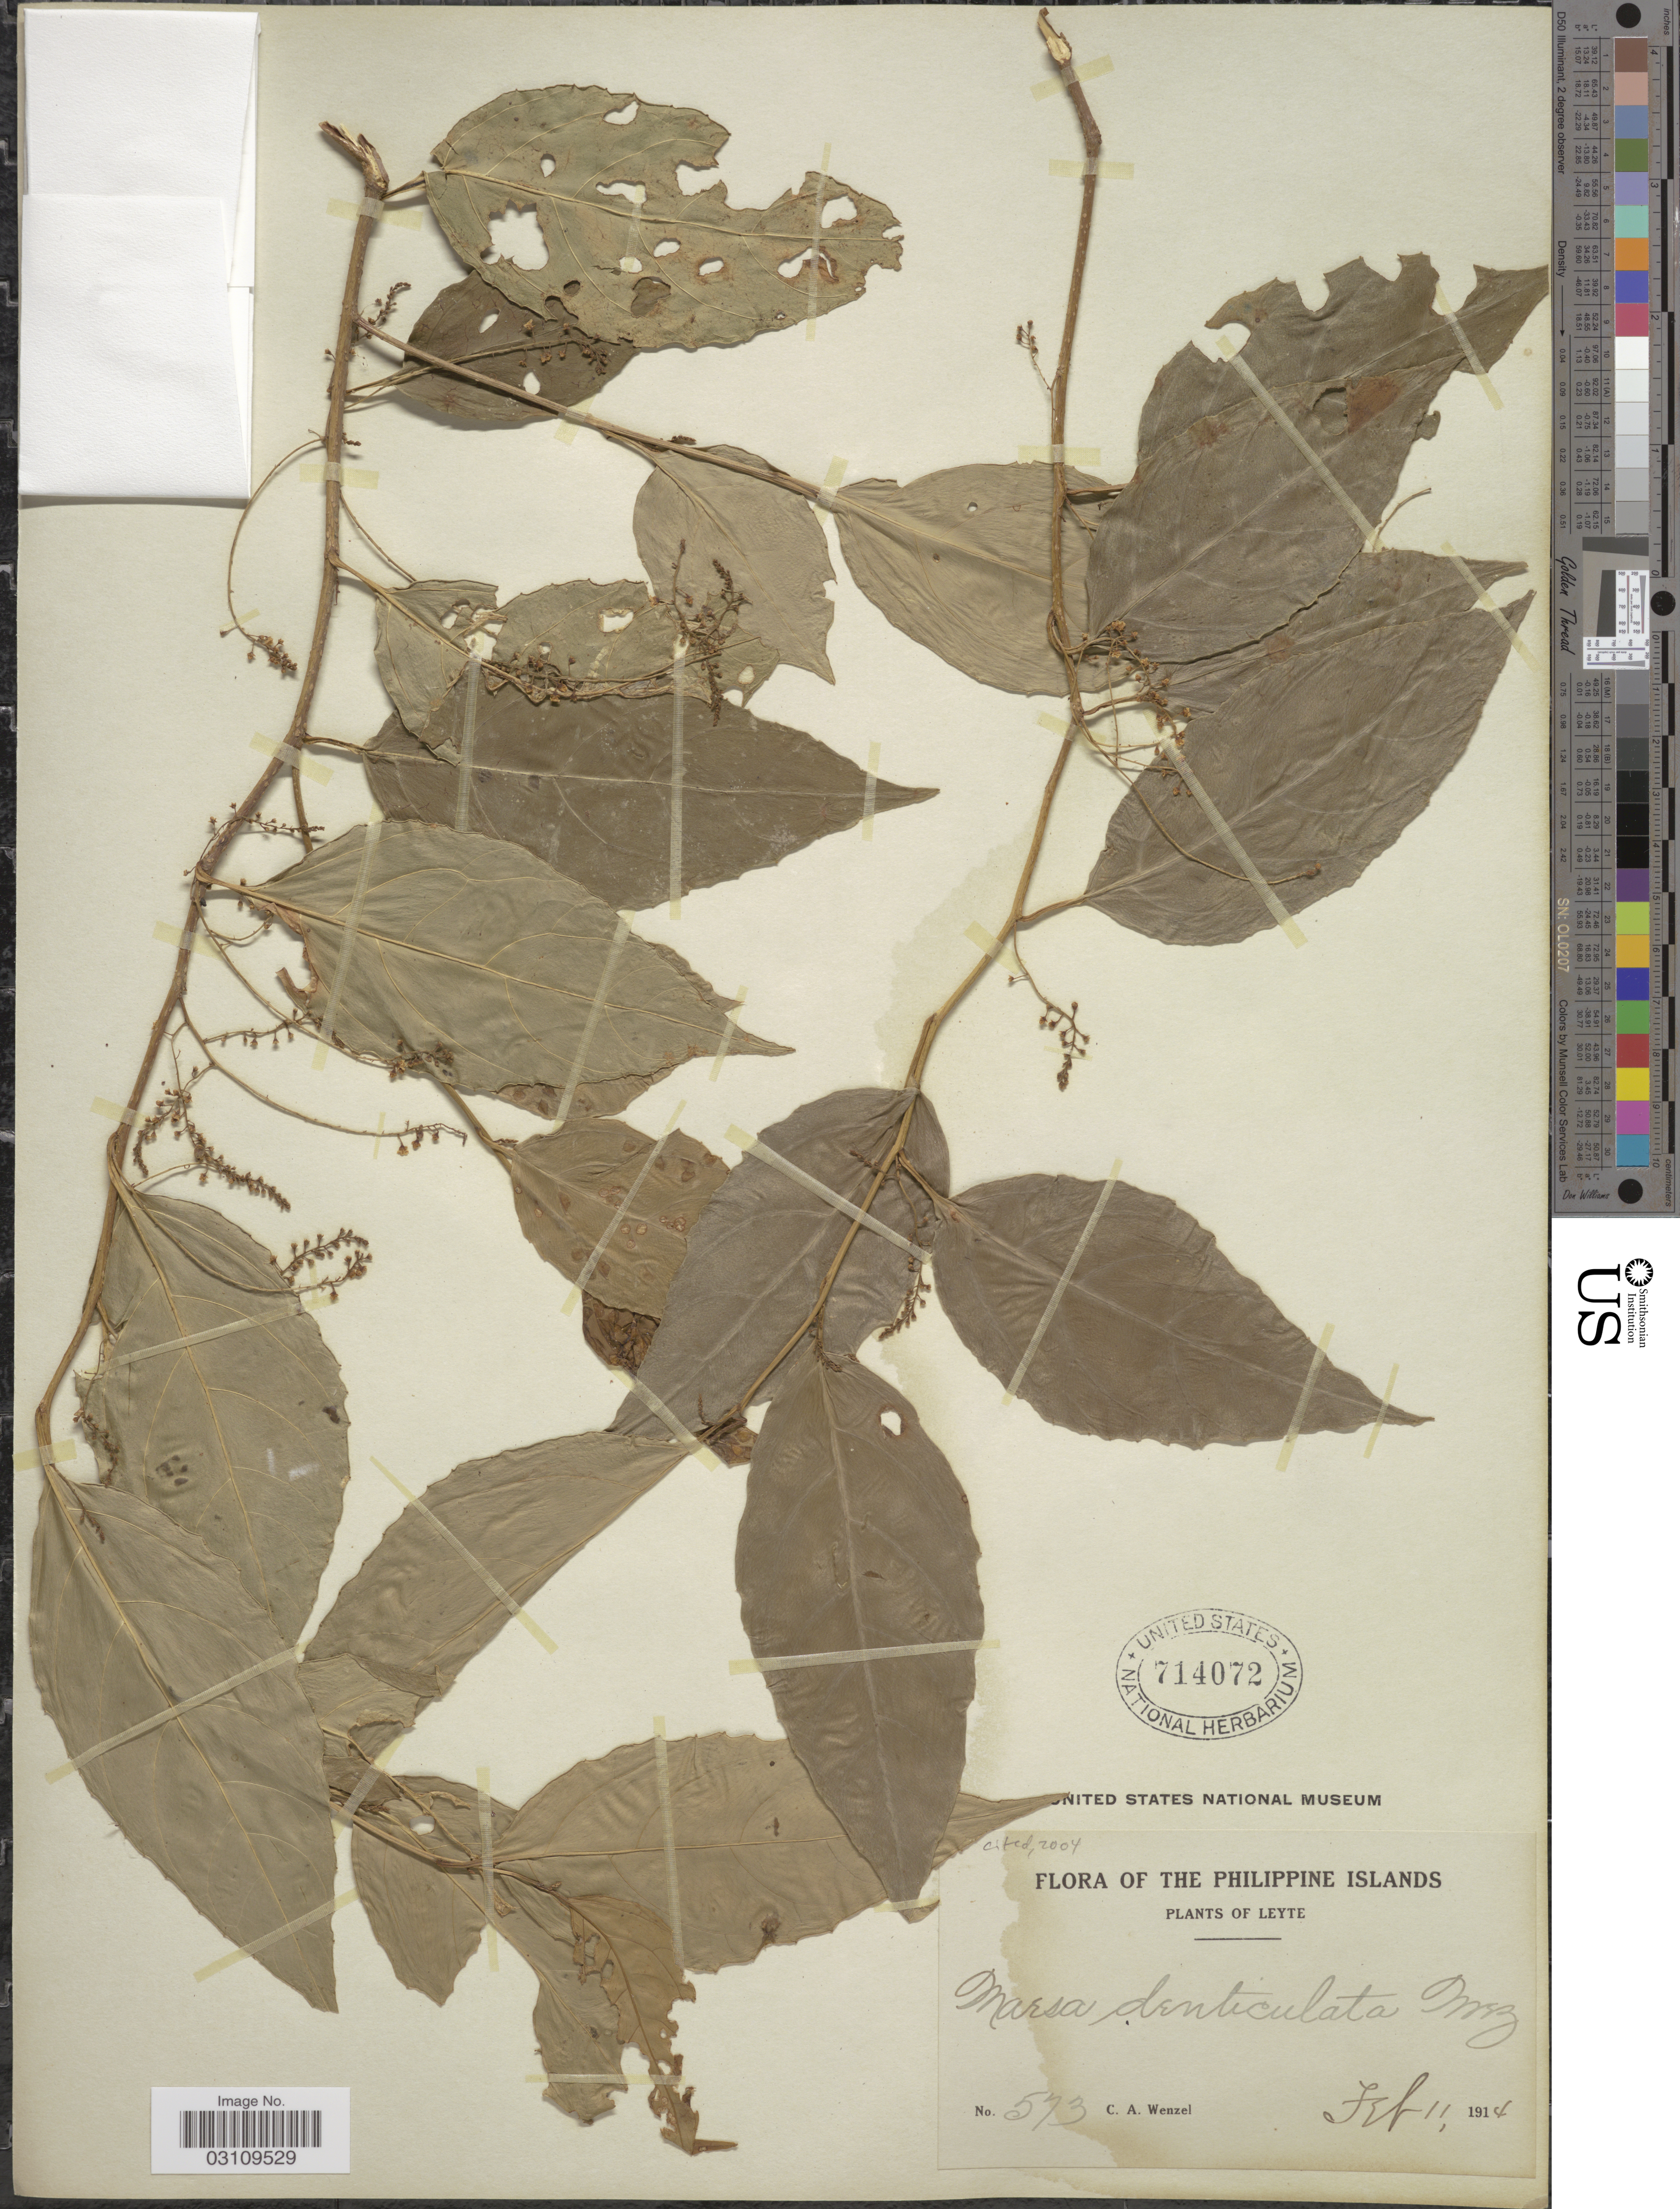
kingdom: Plantae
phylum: Tracheophyta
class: Magnoliopsida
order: Ericales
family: Primulaceae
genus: Maesa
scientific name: Maesa denticulata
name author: Mez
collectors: C. Wenzel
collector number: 573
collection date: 1914-02-11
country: Philippines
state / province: Eastern Visayas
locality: Leyte.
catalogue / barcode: US 714072